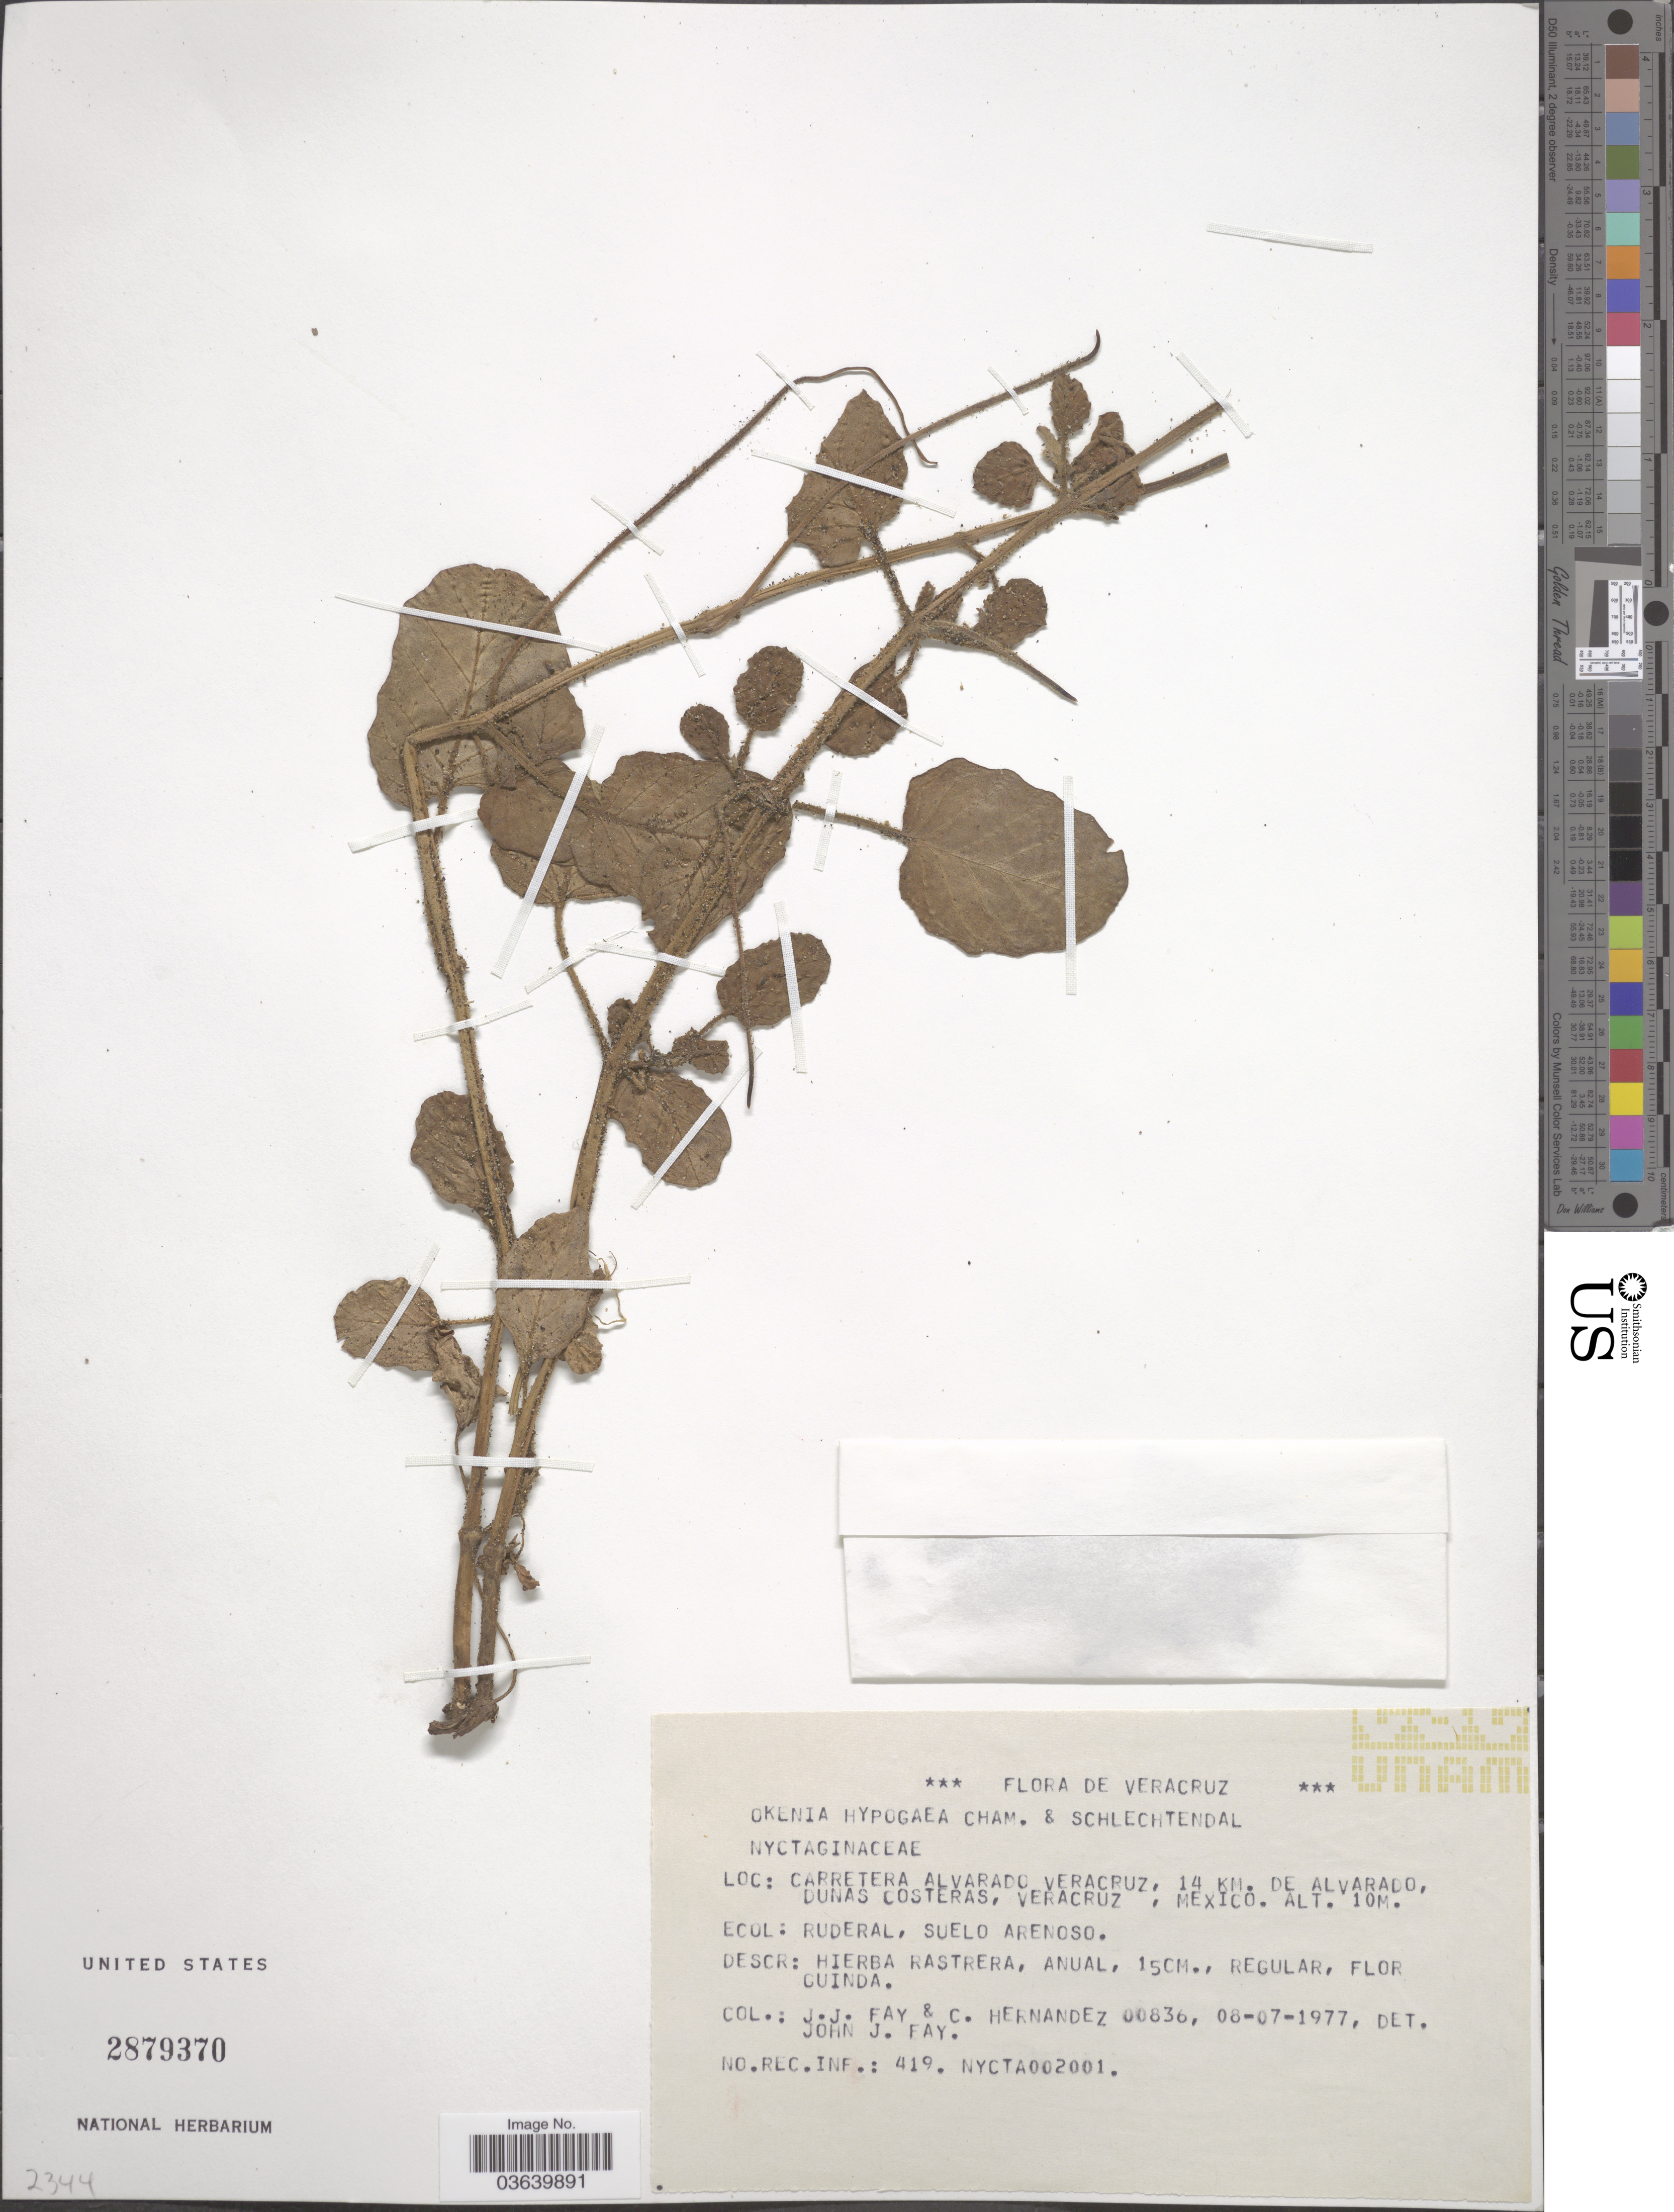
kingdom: Plantae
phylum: Tracheophyta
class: Magnoliopsida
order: Caryophyllales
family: Nyctaginaceae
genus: Okenia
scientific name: Okenia hypogaea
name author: Schltdl. & Cham.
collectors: J. Fay & C. Hernandez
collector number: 00836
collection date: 1977-07-08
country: Mexico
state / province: Veracruz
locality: Veracruz. Carretera Alvarado Veracruz, 14 km. de Alvarado, dunas costeras, Veracruz.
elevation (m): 10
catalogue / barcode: US 2879370